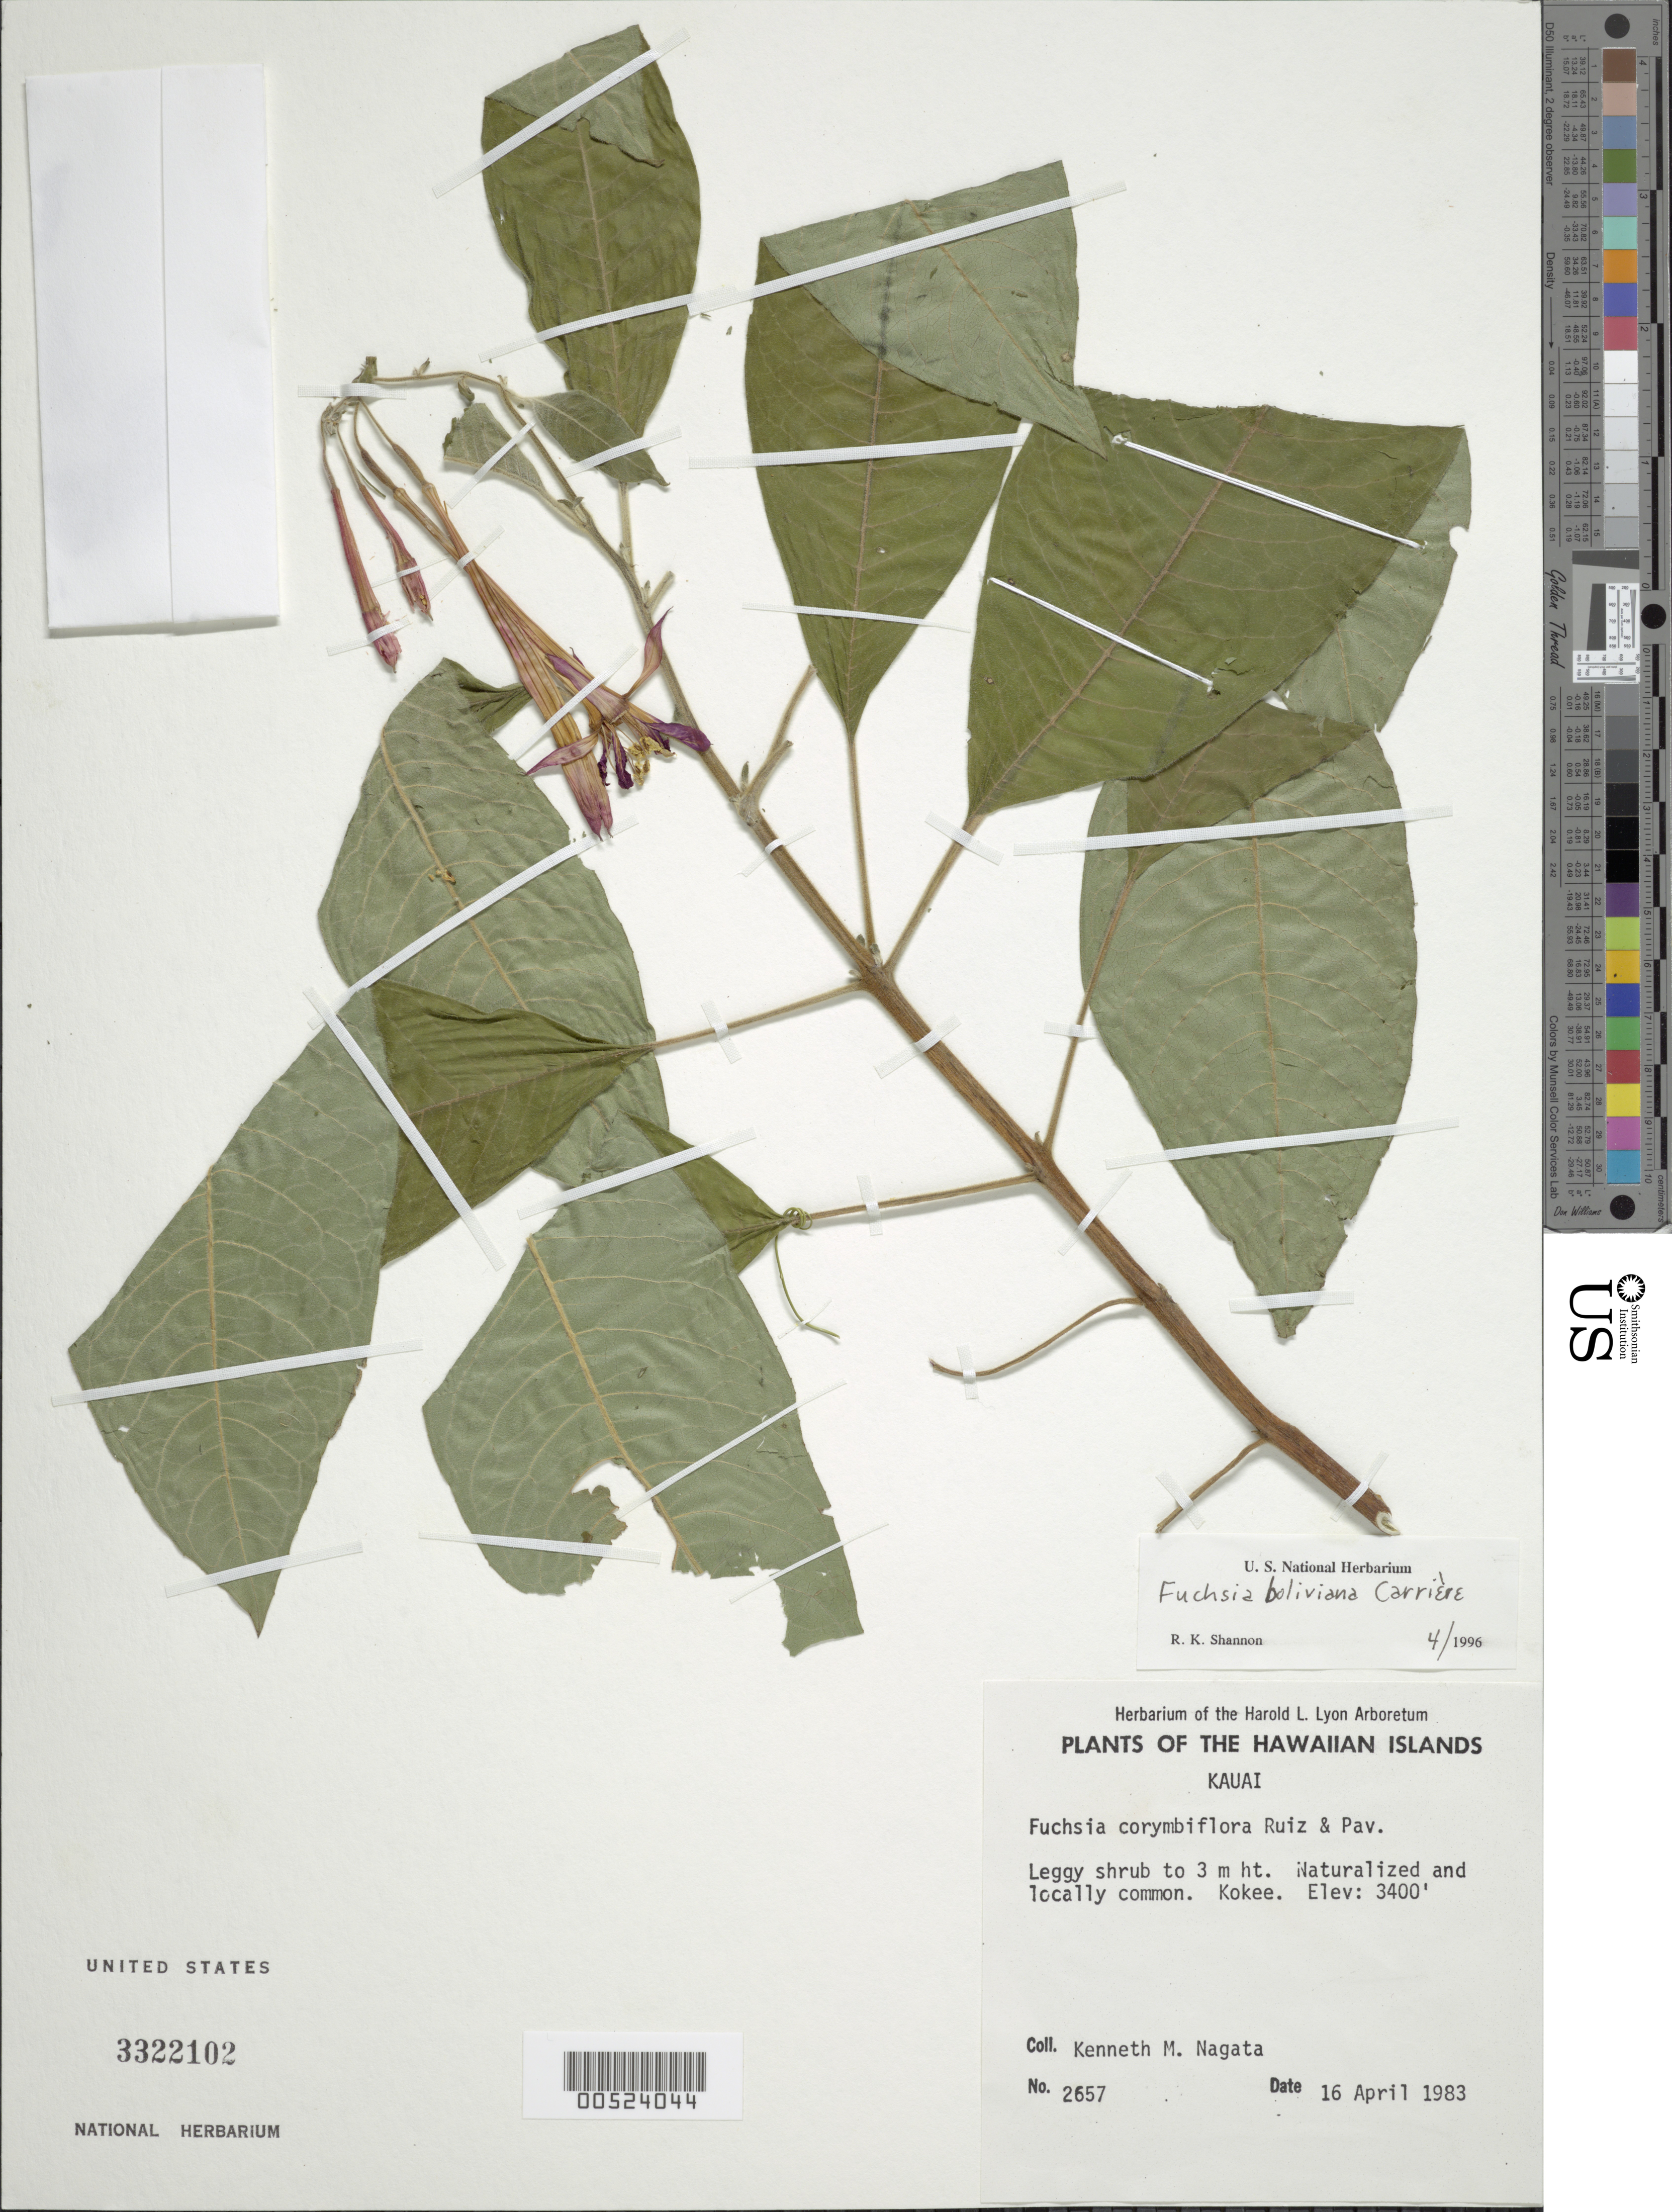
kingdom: Plantae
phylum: Tracheophyta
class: Magnoliopsida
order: Myrtales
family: Onagraceae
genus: Fuchsia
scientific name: Fuchsia boliviana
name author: Carrière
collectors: K. Nagata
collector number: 2657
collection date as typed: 16 Apr 1983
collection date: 1983-04-16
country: United States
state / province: Hawaii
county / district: Kauai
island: Kaua'i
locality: Kokee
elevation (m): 1036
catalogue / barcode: US 3322102